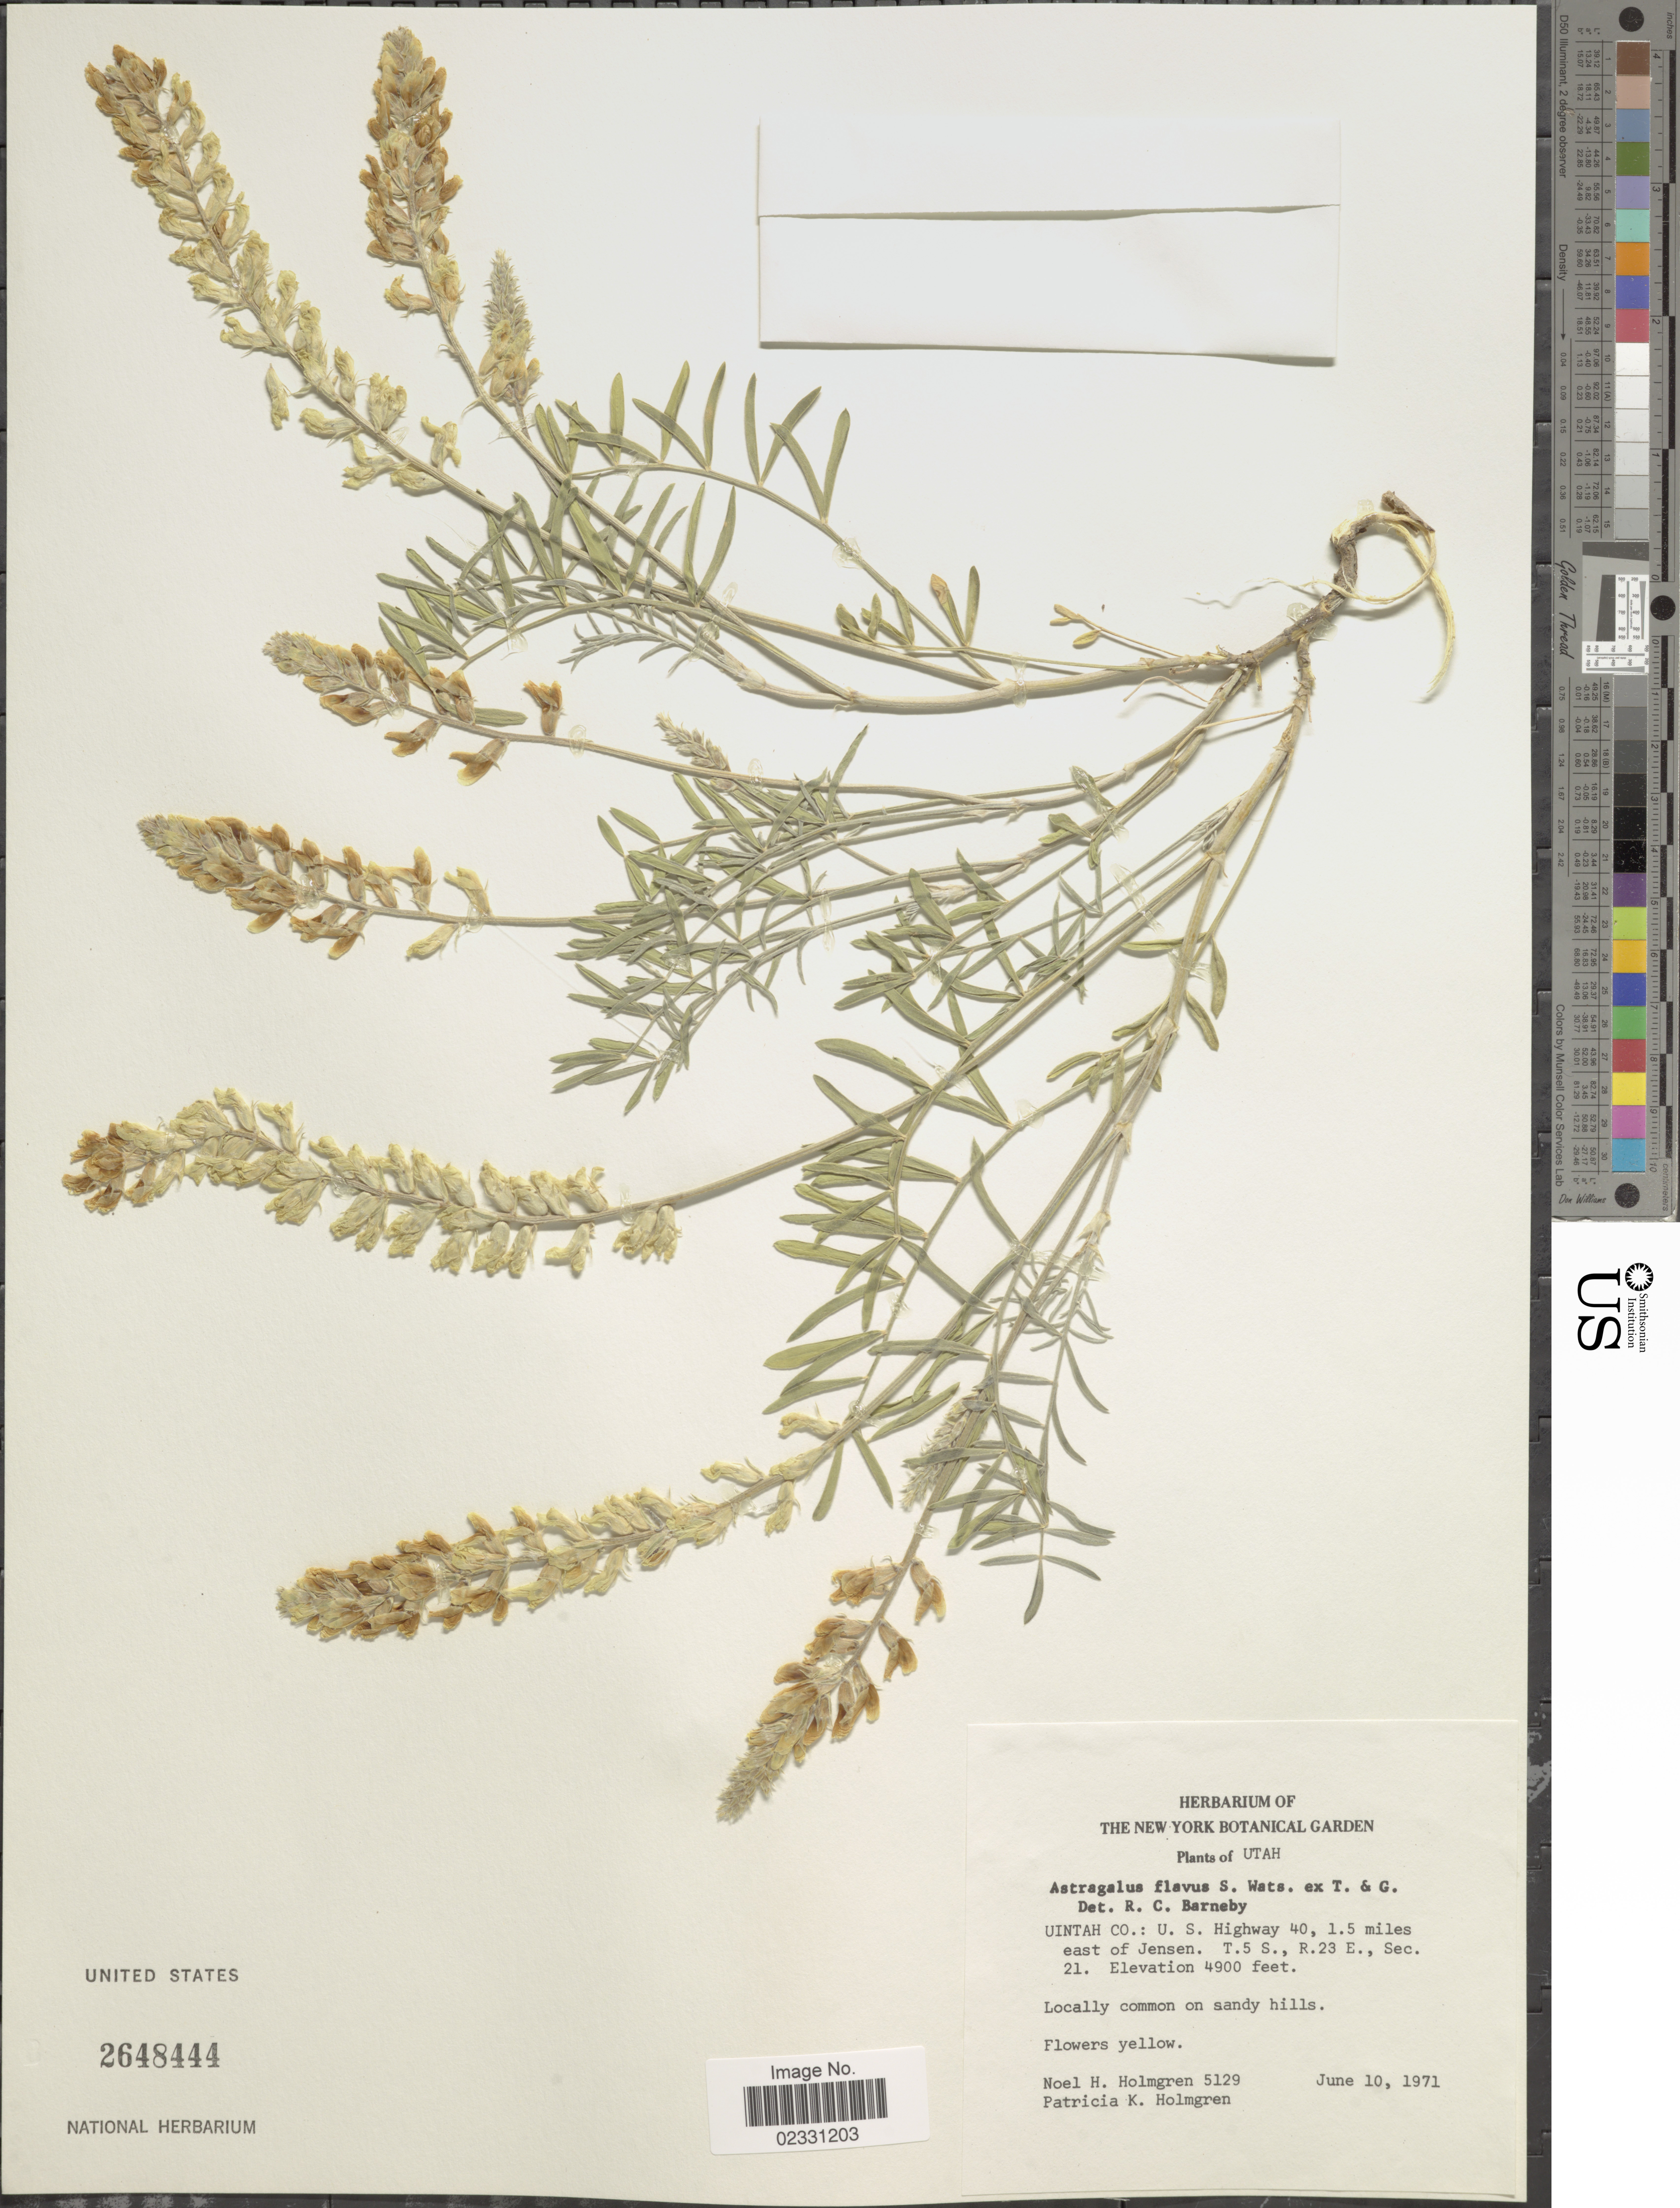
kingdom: Plantae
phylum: Tracheophyta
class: Magnoliopsida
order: Fabales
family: Fabaceae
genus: Astragalus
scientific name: Astragalus flavus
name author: Torr. & A. Gray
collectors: N. H. Holmgren & P. K. Holmgren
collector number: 5129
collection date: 1971-06-10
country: United States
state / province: Utah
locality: Uintah Co.: U. S. Highway 40, 1.5 miles east of Jensen. T.5 S., R.23 E., Sec. 21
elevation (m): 1494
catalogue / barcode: US 2648444